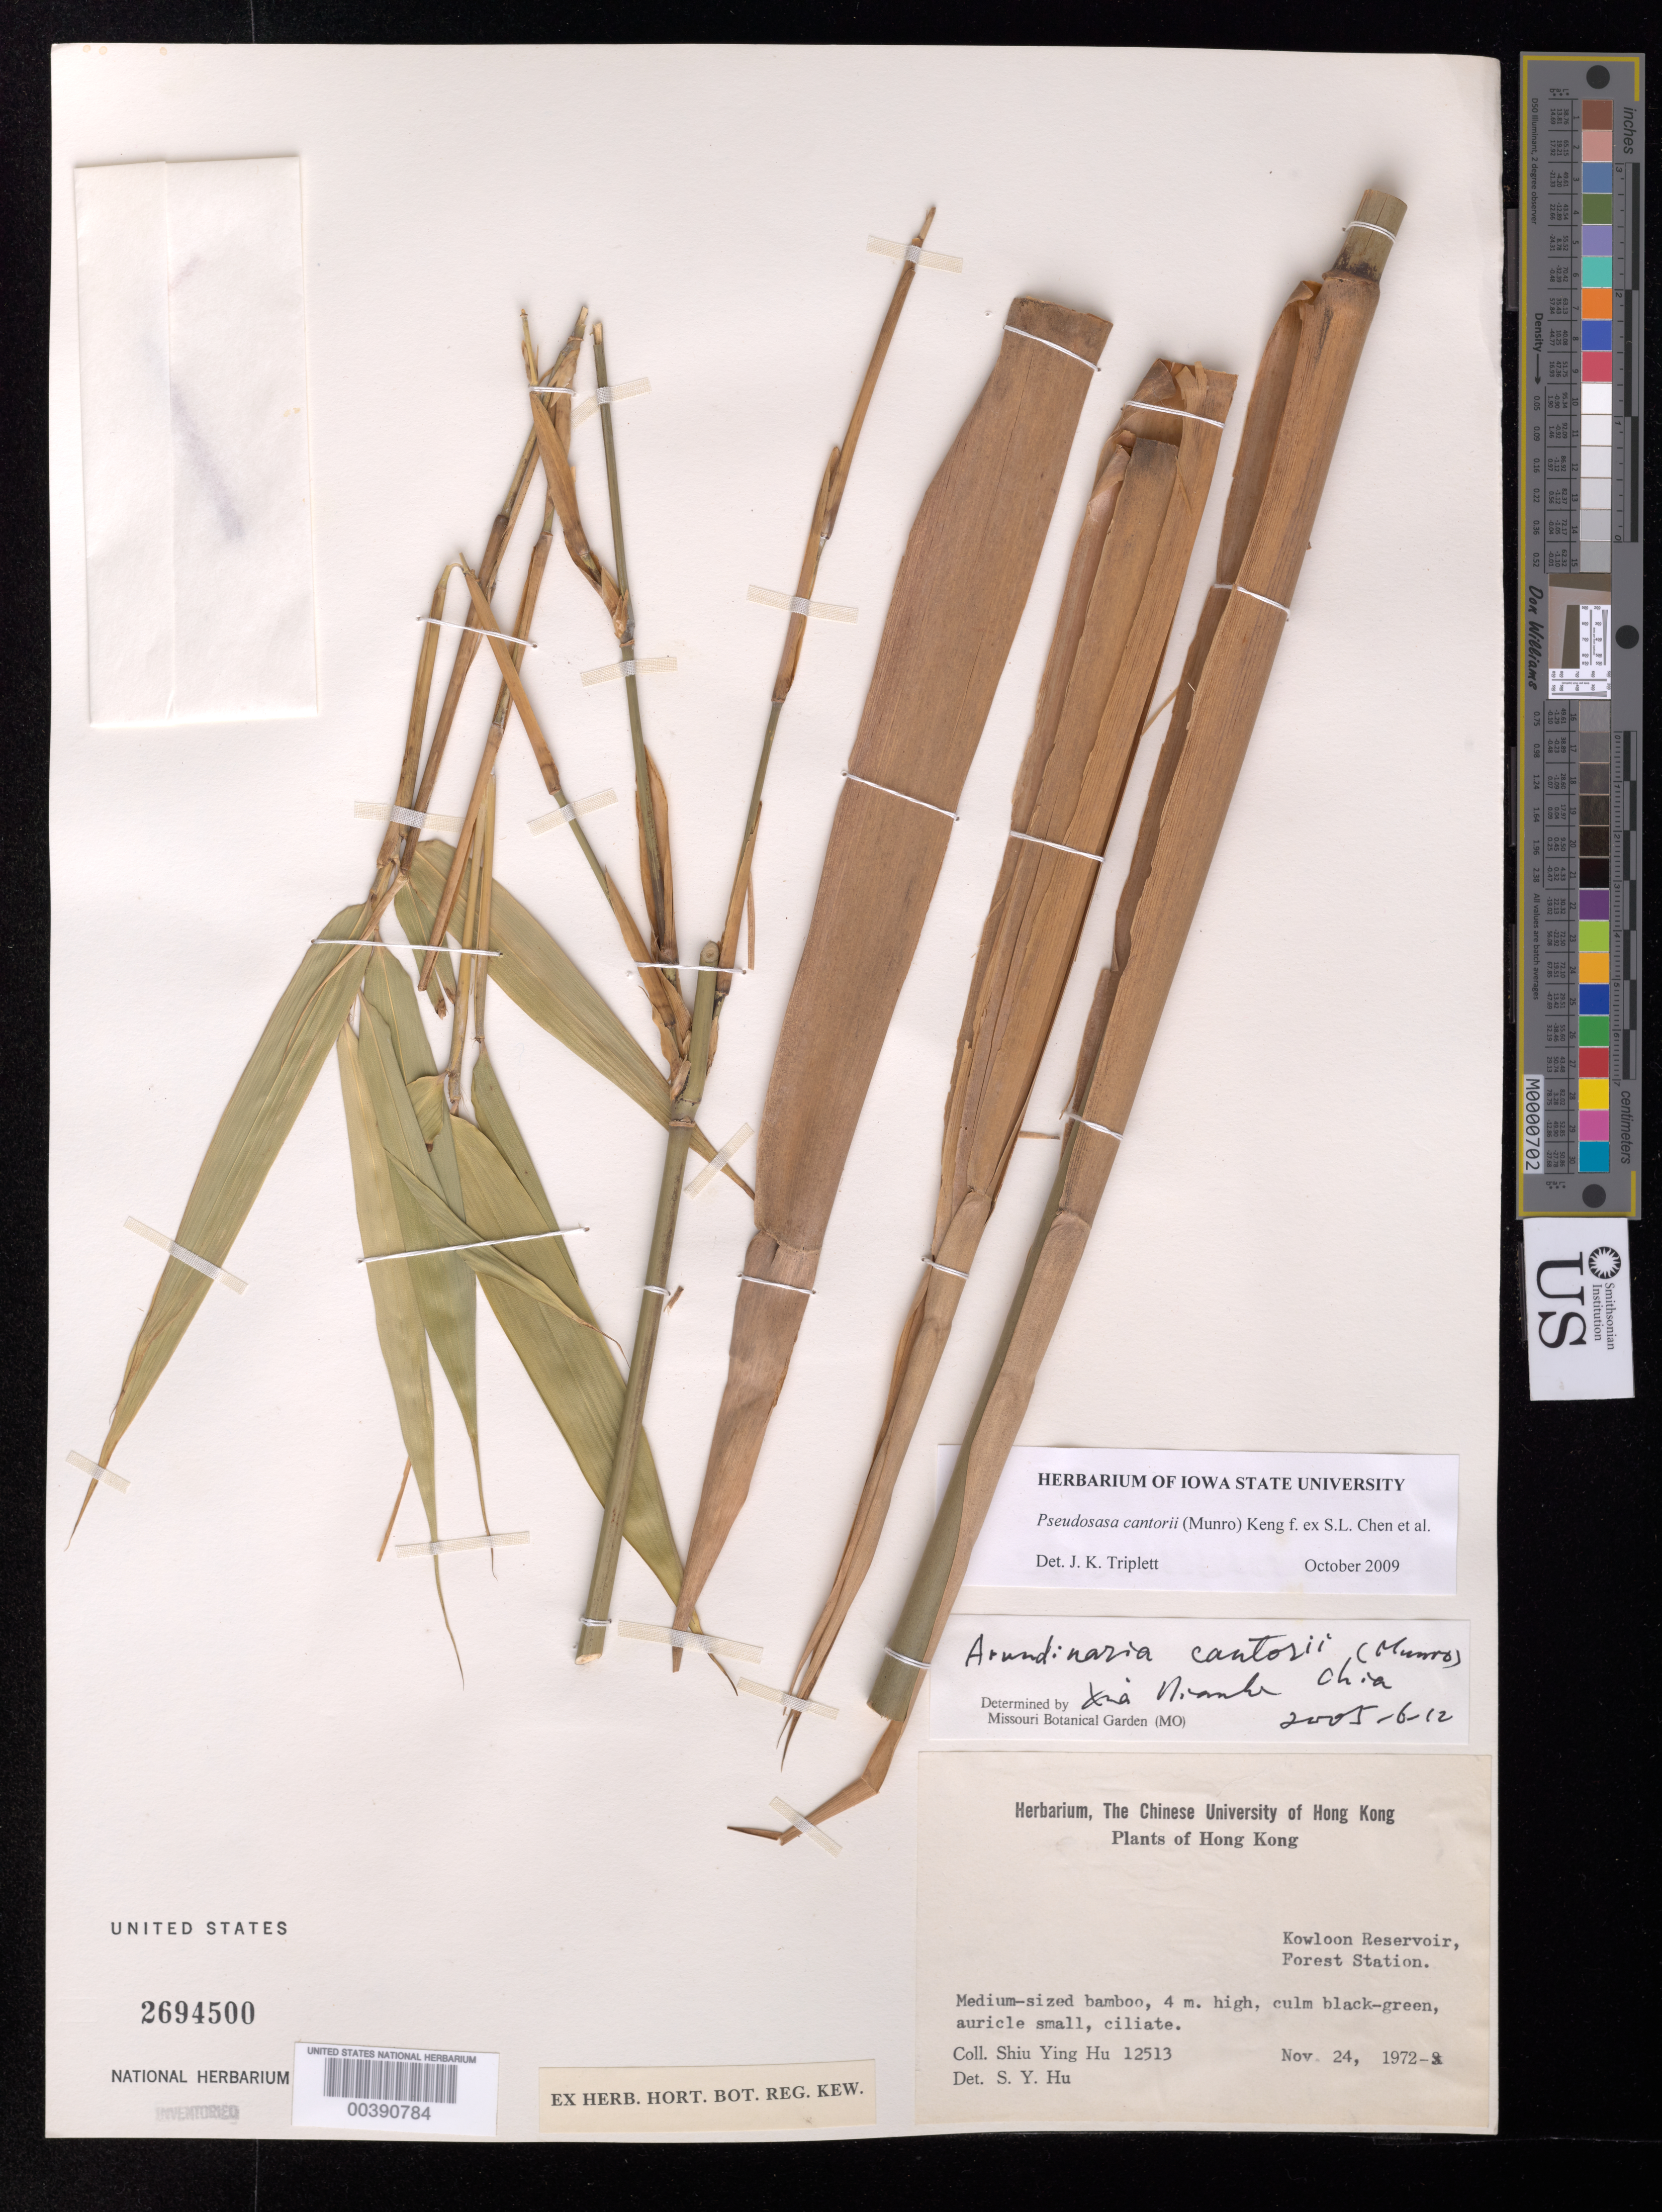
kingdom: Plantae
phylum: Tracheophyta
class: Liliopsida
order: Poales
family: Poaceae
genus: Pseudosasa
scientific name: Pseudosasa cantorii (Munro) Keng f. ex S.L. Chen et al.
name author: (Munro) Keng f. ex S.L. Chen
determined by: Triplett, J. K.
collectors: Y. Shiu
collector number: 12513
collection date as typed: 24 Nov 1972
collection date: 1972-11-24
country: China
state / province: Hong Kong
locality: Kowloon reservoir, forest station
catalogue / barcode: US 2694500